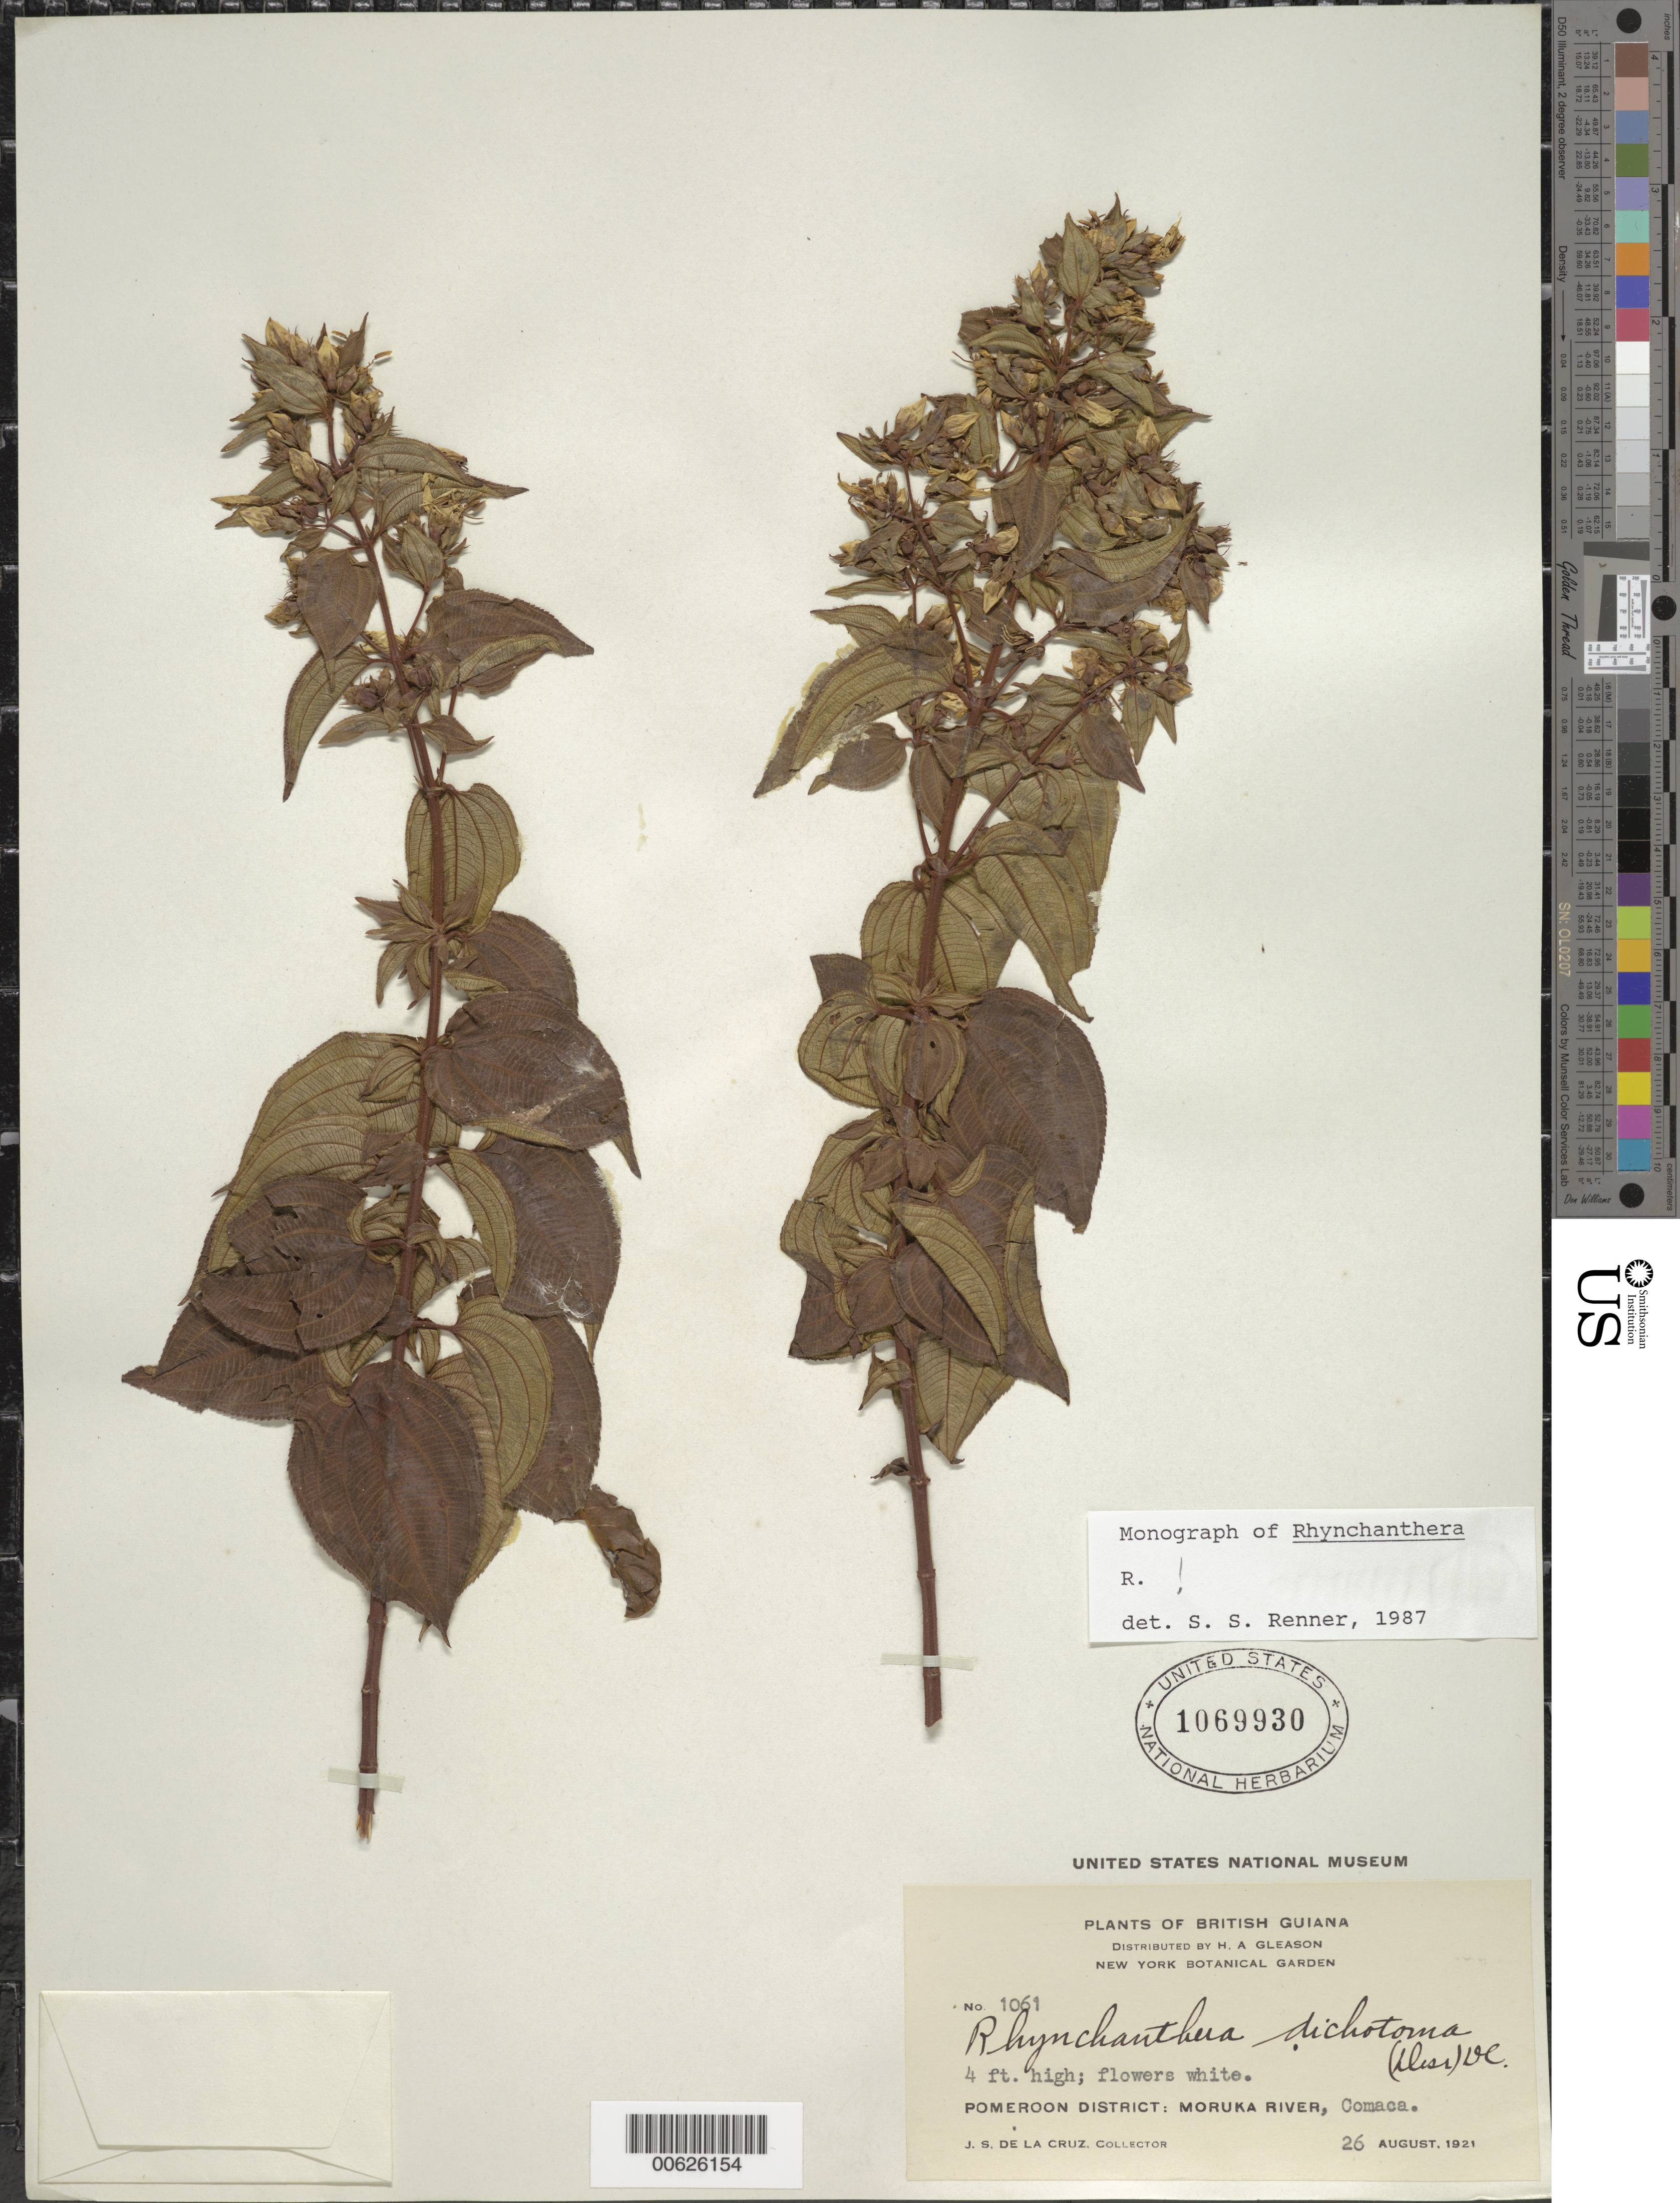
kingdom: Plantae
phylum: Tracheophyta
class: Magnoliopsida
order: Myrtales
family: Melastomataceae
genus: Rhynchanthera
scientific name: Rhynchanthera dichotoma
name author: DC.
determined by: Renner, S. S.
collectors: J. S. de la Cruz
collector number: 1061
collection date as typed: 26-Aug-21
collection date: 1921-08-26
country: Guyana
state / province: Barima-Waini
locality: Comaca, Moruka R., Pomeroon Dist.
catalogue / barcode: US 1069930